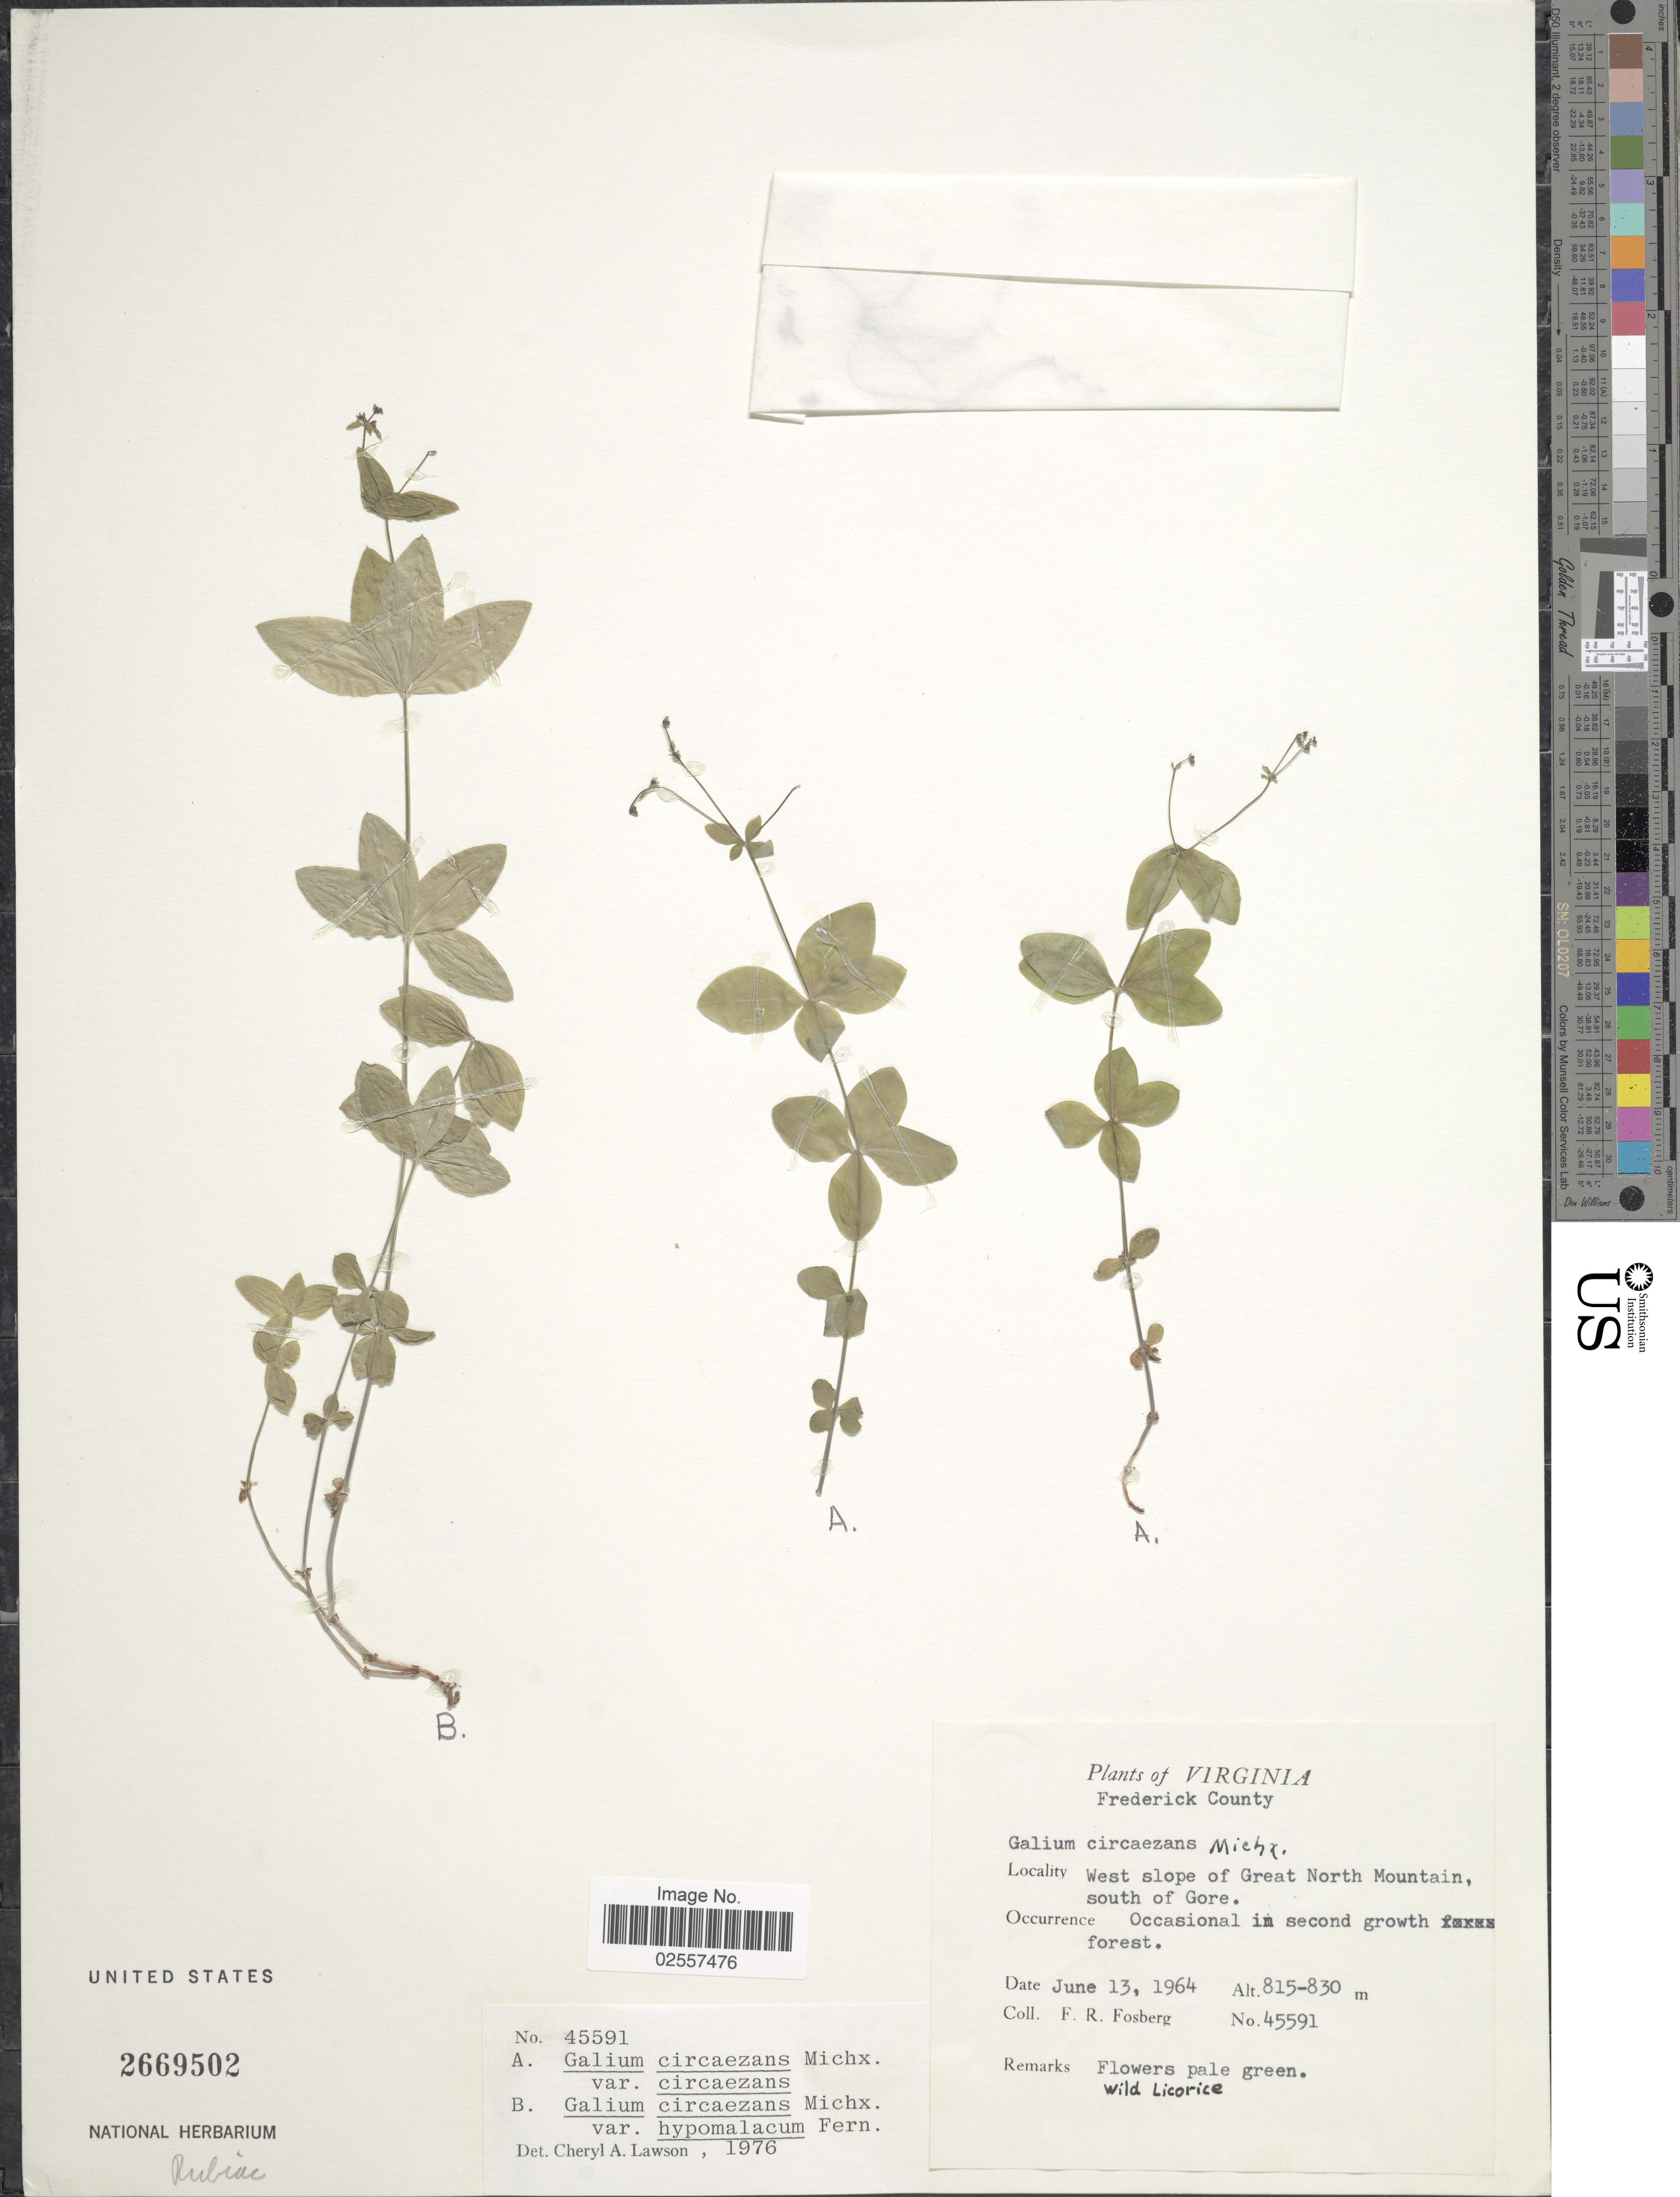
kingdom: Plantae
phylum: Tracheophyta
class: Magnoliopsida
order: Gentianales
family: Rubiaceae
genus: Galium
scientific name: Galium circaezans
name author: Michx.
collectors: F. R. Fosberg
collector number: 45591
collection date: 1964-06-13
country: United States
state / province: Virginia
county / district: Frederick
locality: Frederick County, West slope of Great North Mountain, south of Gore, Occasional in second growth forest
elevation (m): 815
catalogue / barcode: US 2669502